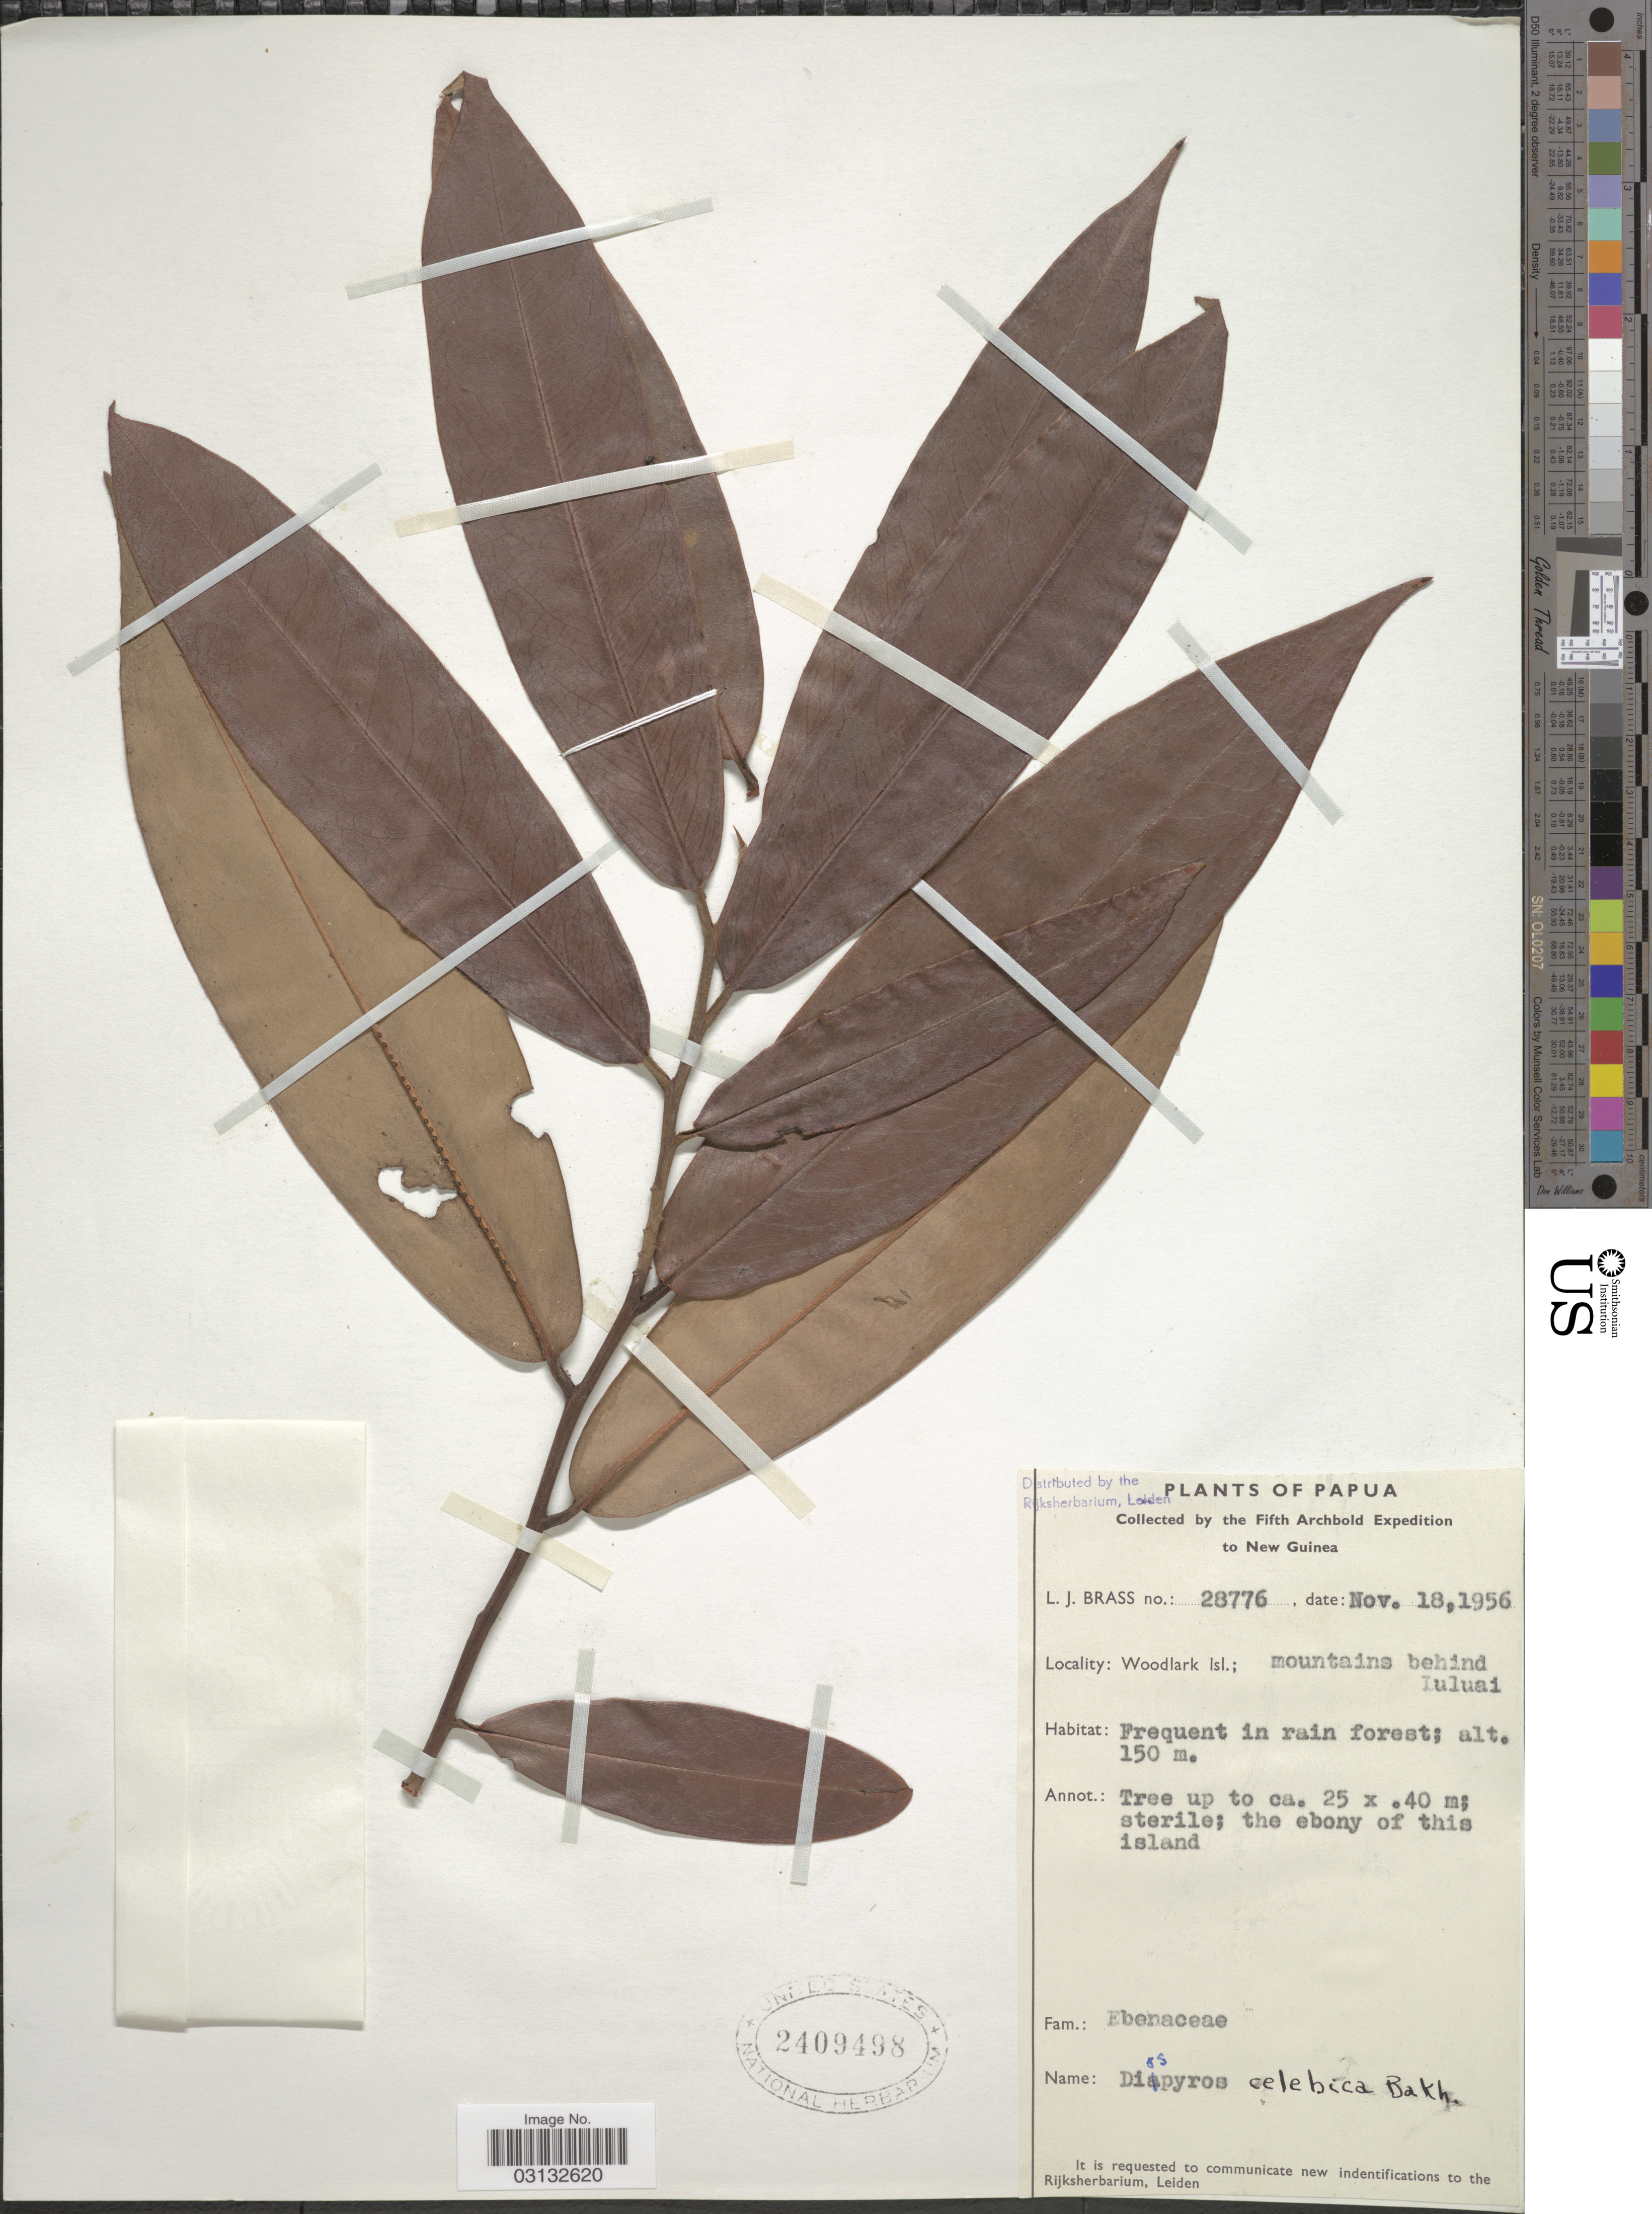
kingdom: Plantae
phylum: Tracheophyta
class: Magnoliopsida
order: Ericales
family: Ebenaceae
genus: Diospyros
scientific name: Diospyros celebica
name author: Bakh.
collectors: L. J. Brass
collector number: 28776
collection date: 1956-11-18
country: Papua New Guinea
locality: New Guinea. Woodlark Isl.; mountains behind Iuluai.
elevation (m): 150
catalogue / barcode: US 2409498